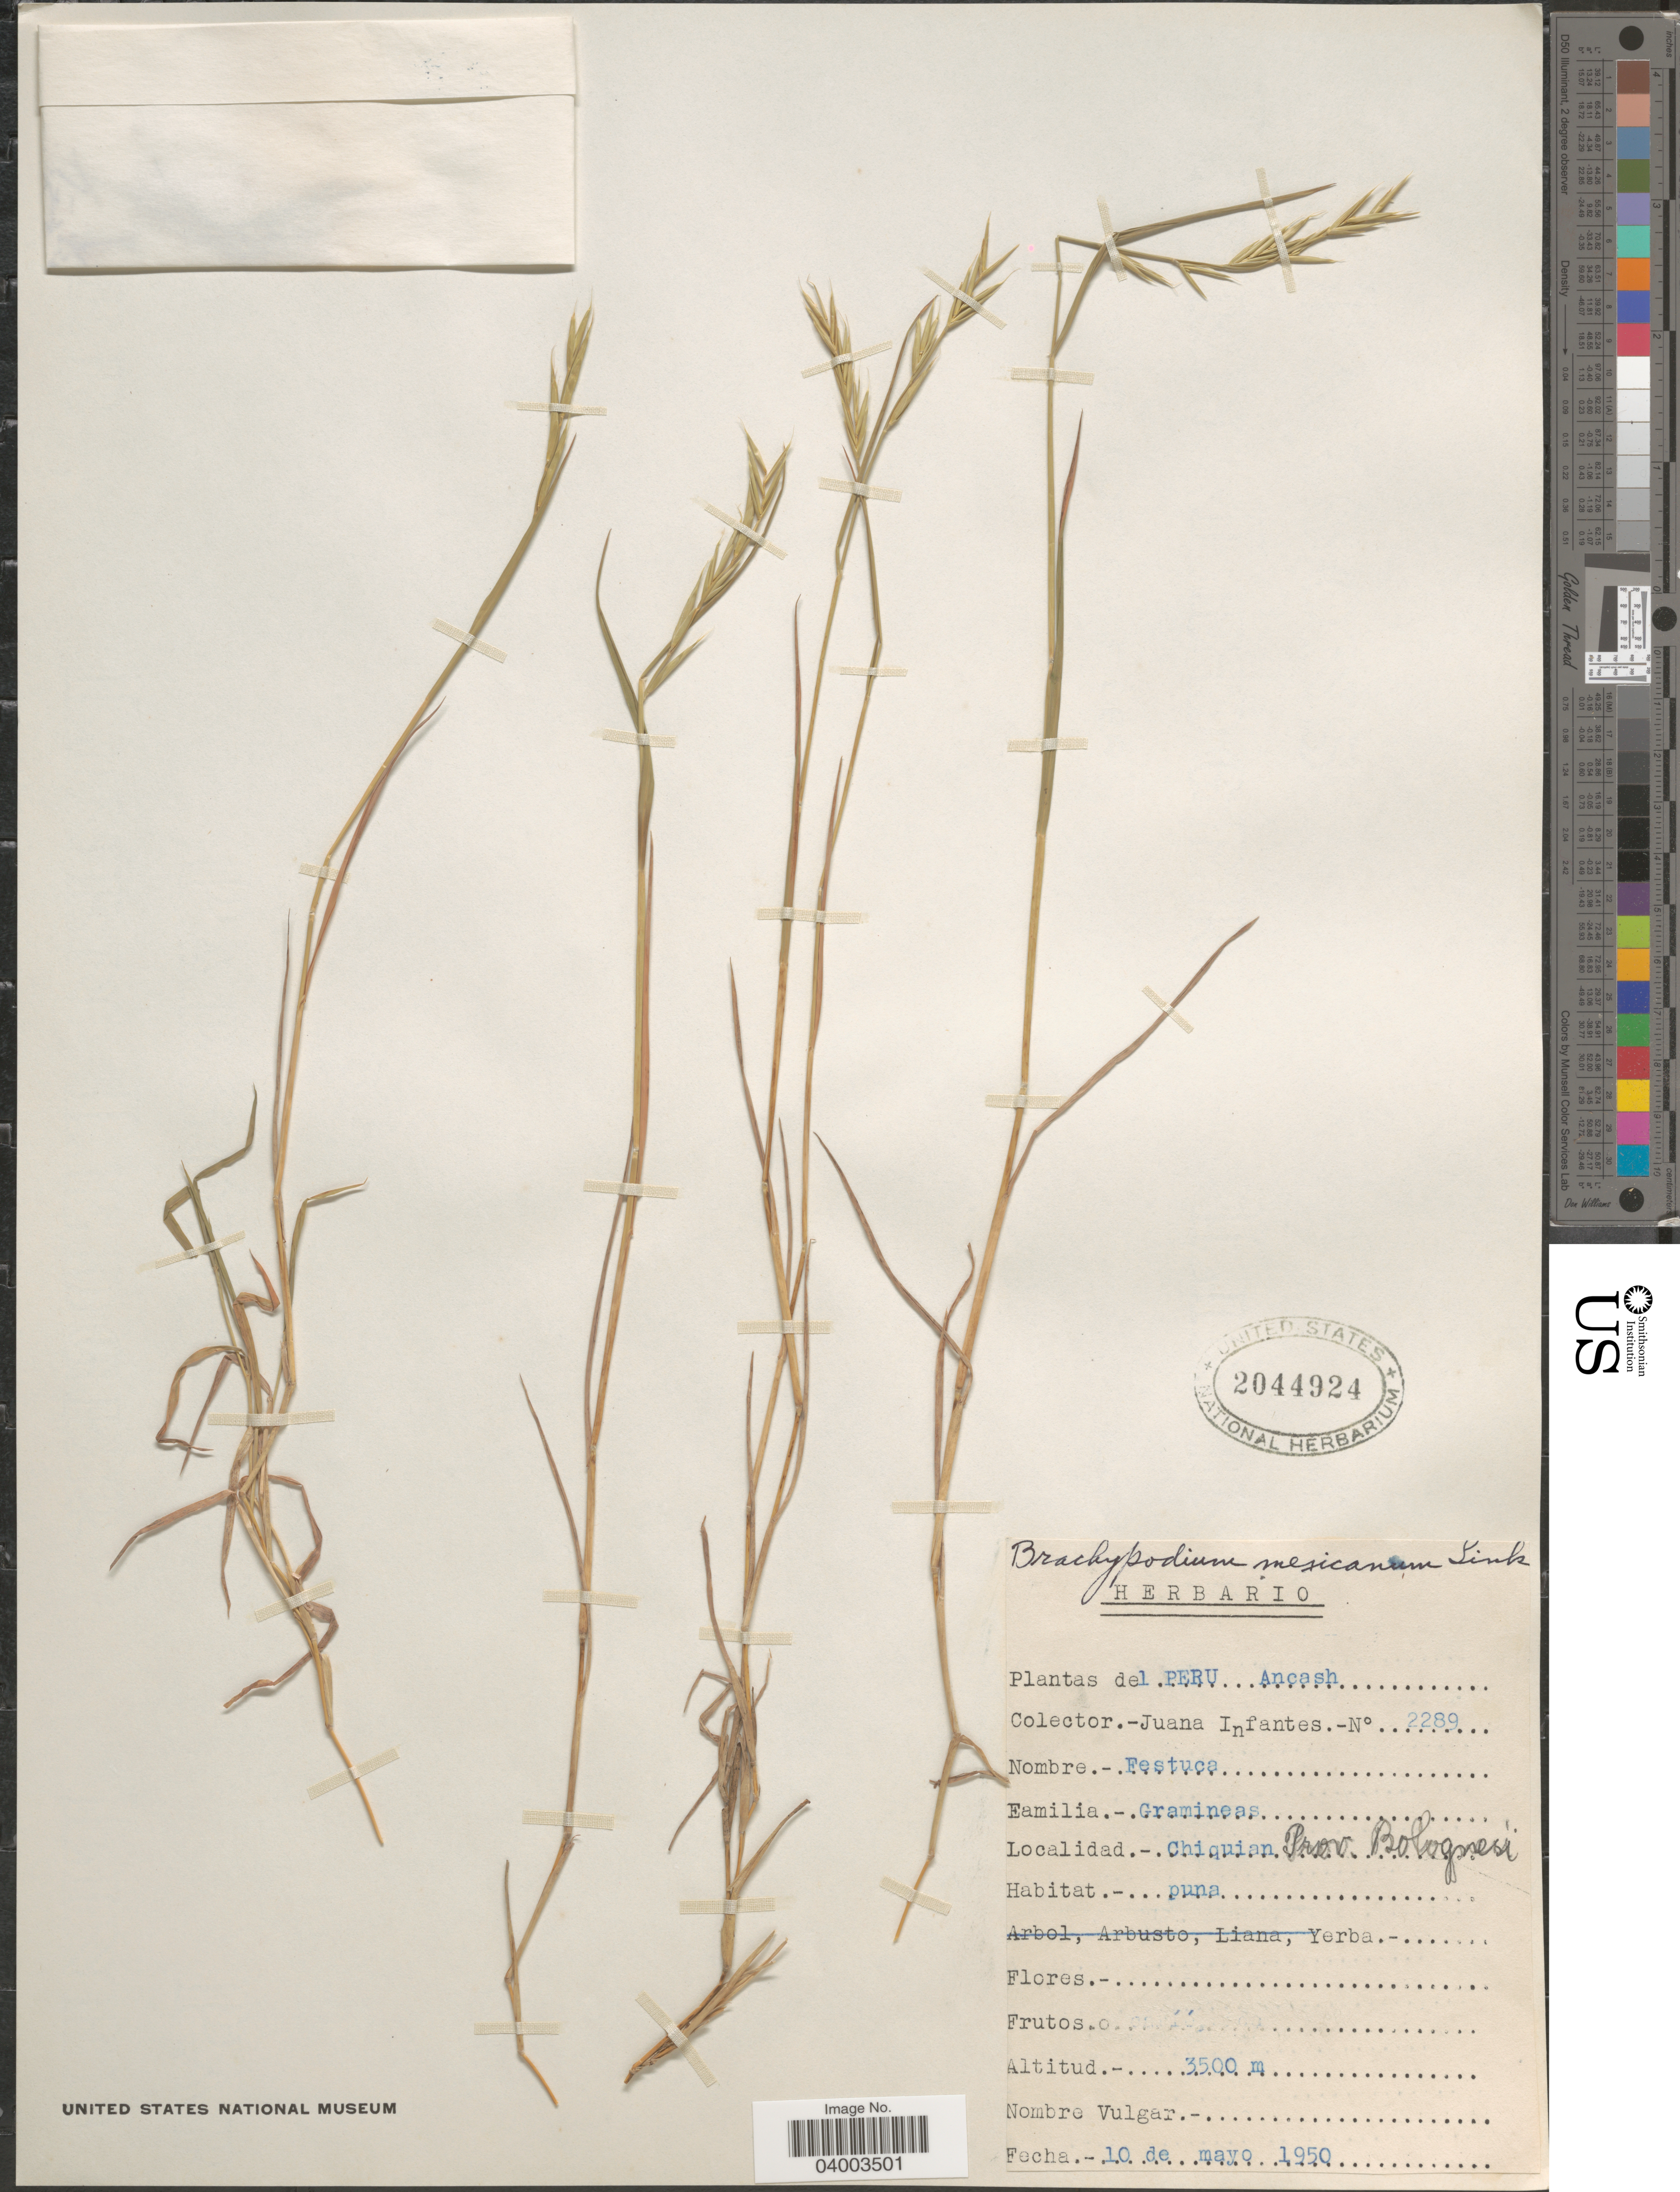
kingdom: Plantae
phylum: Tracheophyta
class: Liliopsida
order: Poales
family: Poaceae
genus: Brachypodium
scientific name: Brachypodium mexicanum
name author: (Roem. & Schult.) Link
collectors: J. Infantes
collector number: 2289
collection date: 1950-05-10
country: Peru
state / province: Ancash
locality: Chiquian. Prov. Bolognesi.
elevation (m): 3500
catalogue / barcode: US 2044924